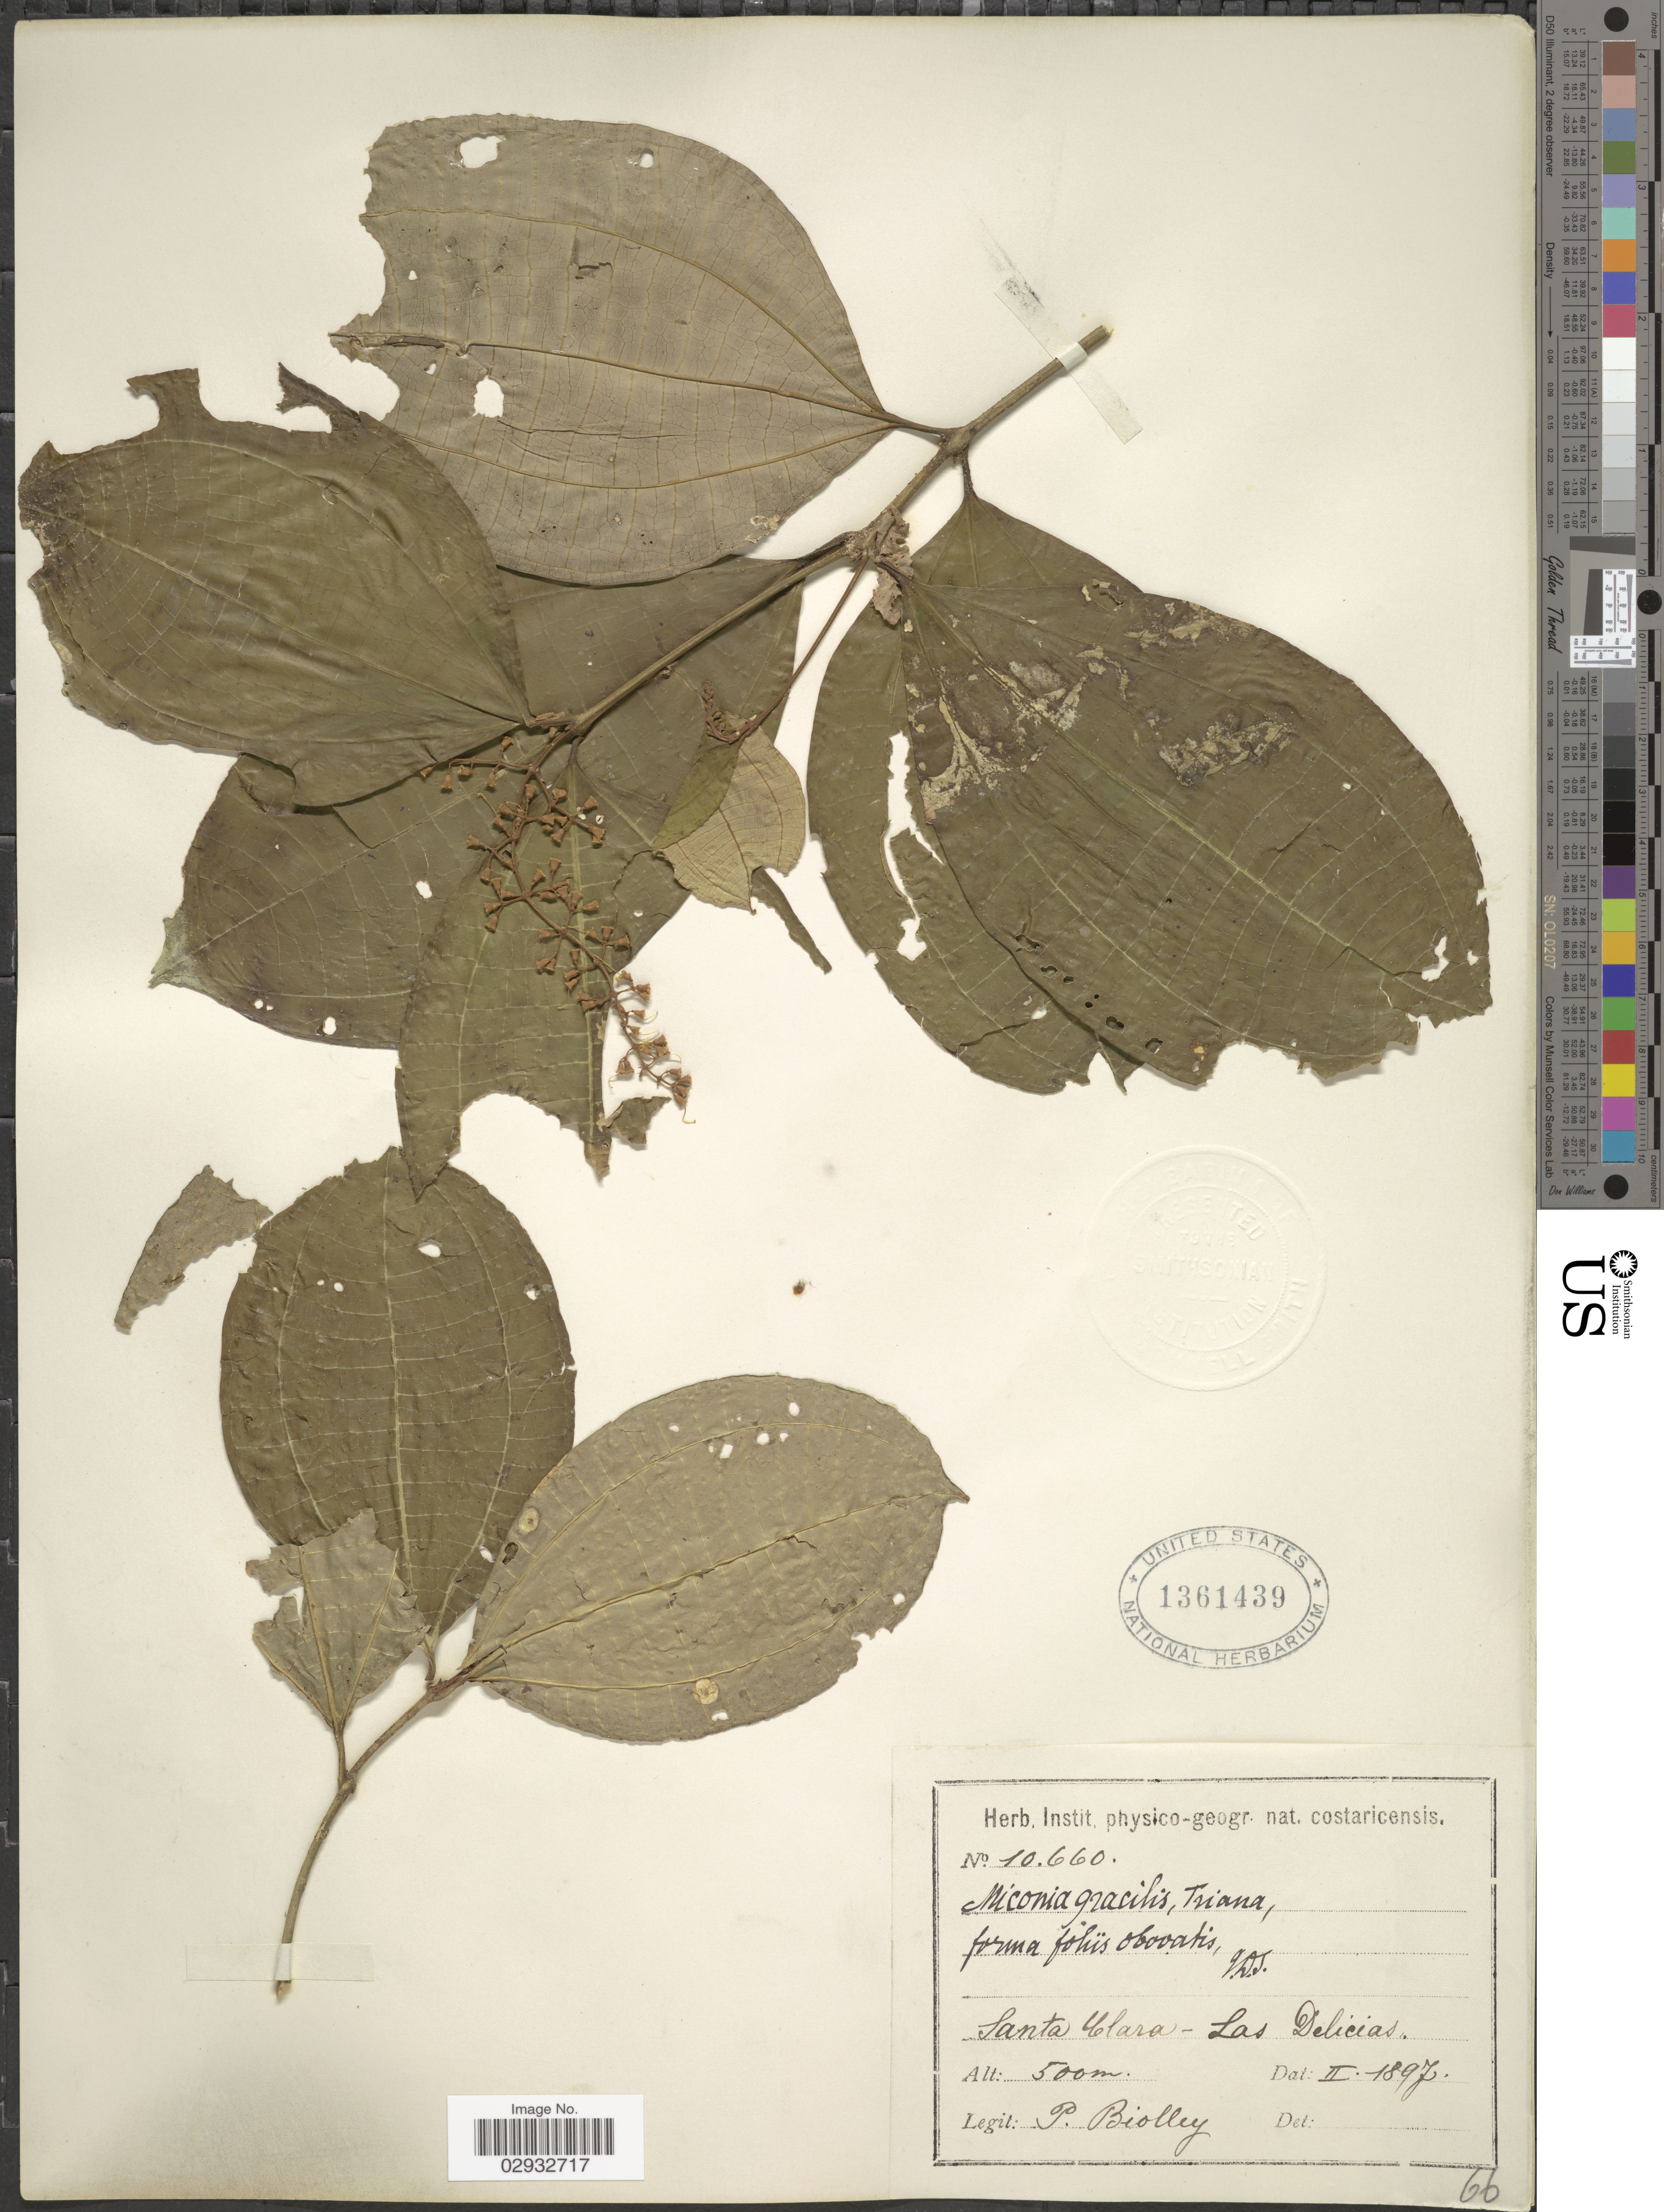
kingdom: Plantae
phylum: Tracheophyta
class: Magnoliopsida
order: Myrtales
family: Melastomataceae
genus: Miconia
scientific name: Miconia gracilis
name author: Triana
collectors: P. Biolley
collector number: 10660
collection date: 1897-02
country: Costa Rica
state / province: Puntarenas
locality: Santa Clara - Las Delicias.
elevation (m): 500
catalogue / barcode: US 1361439